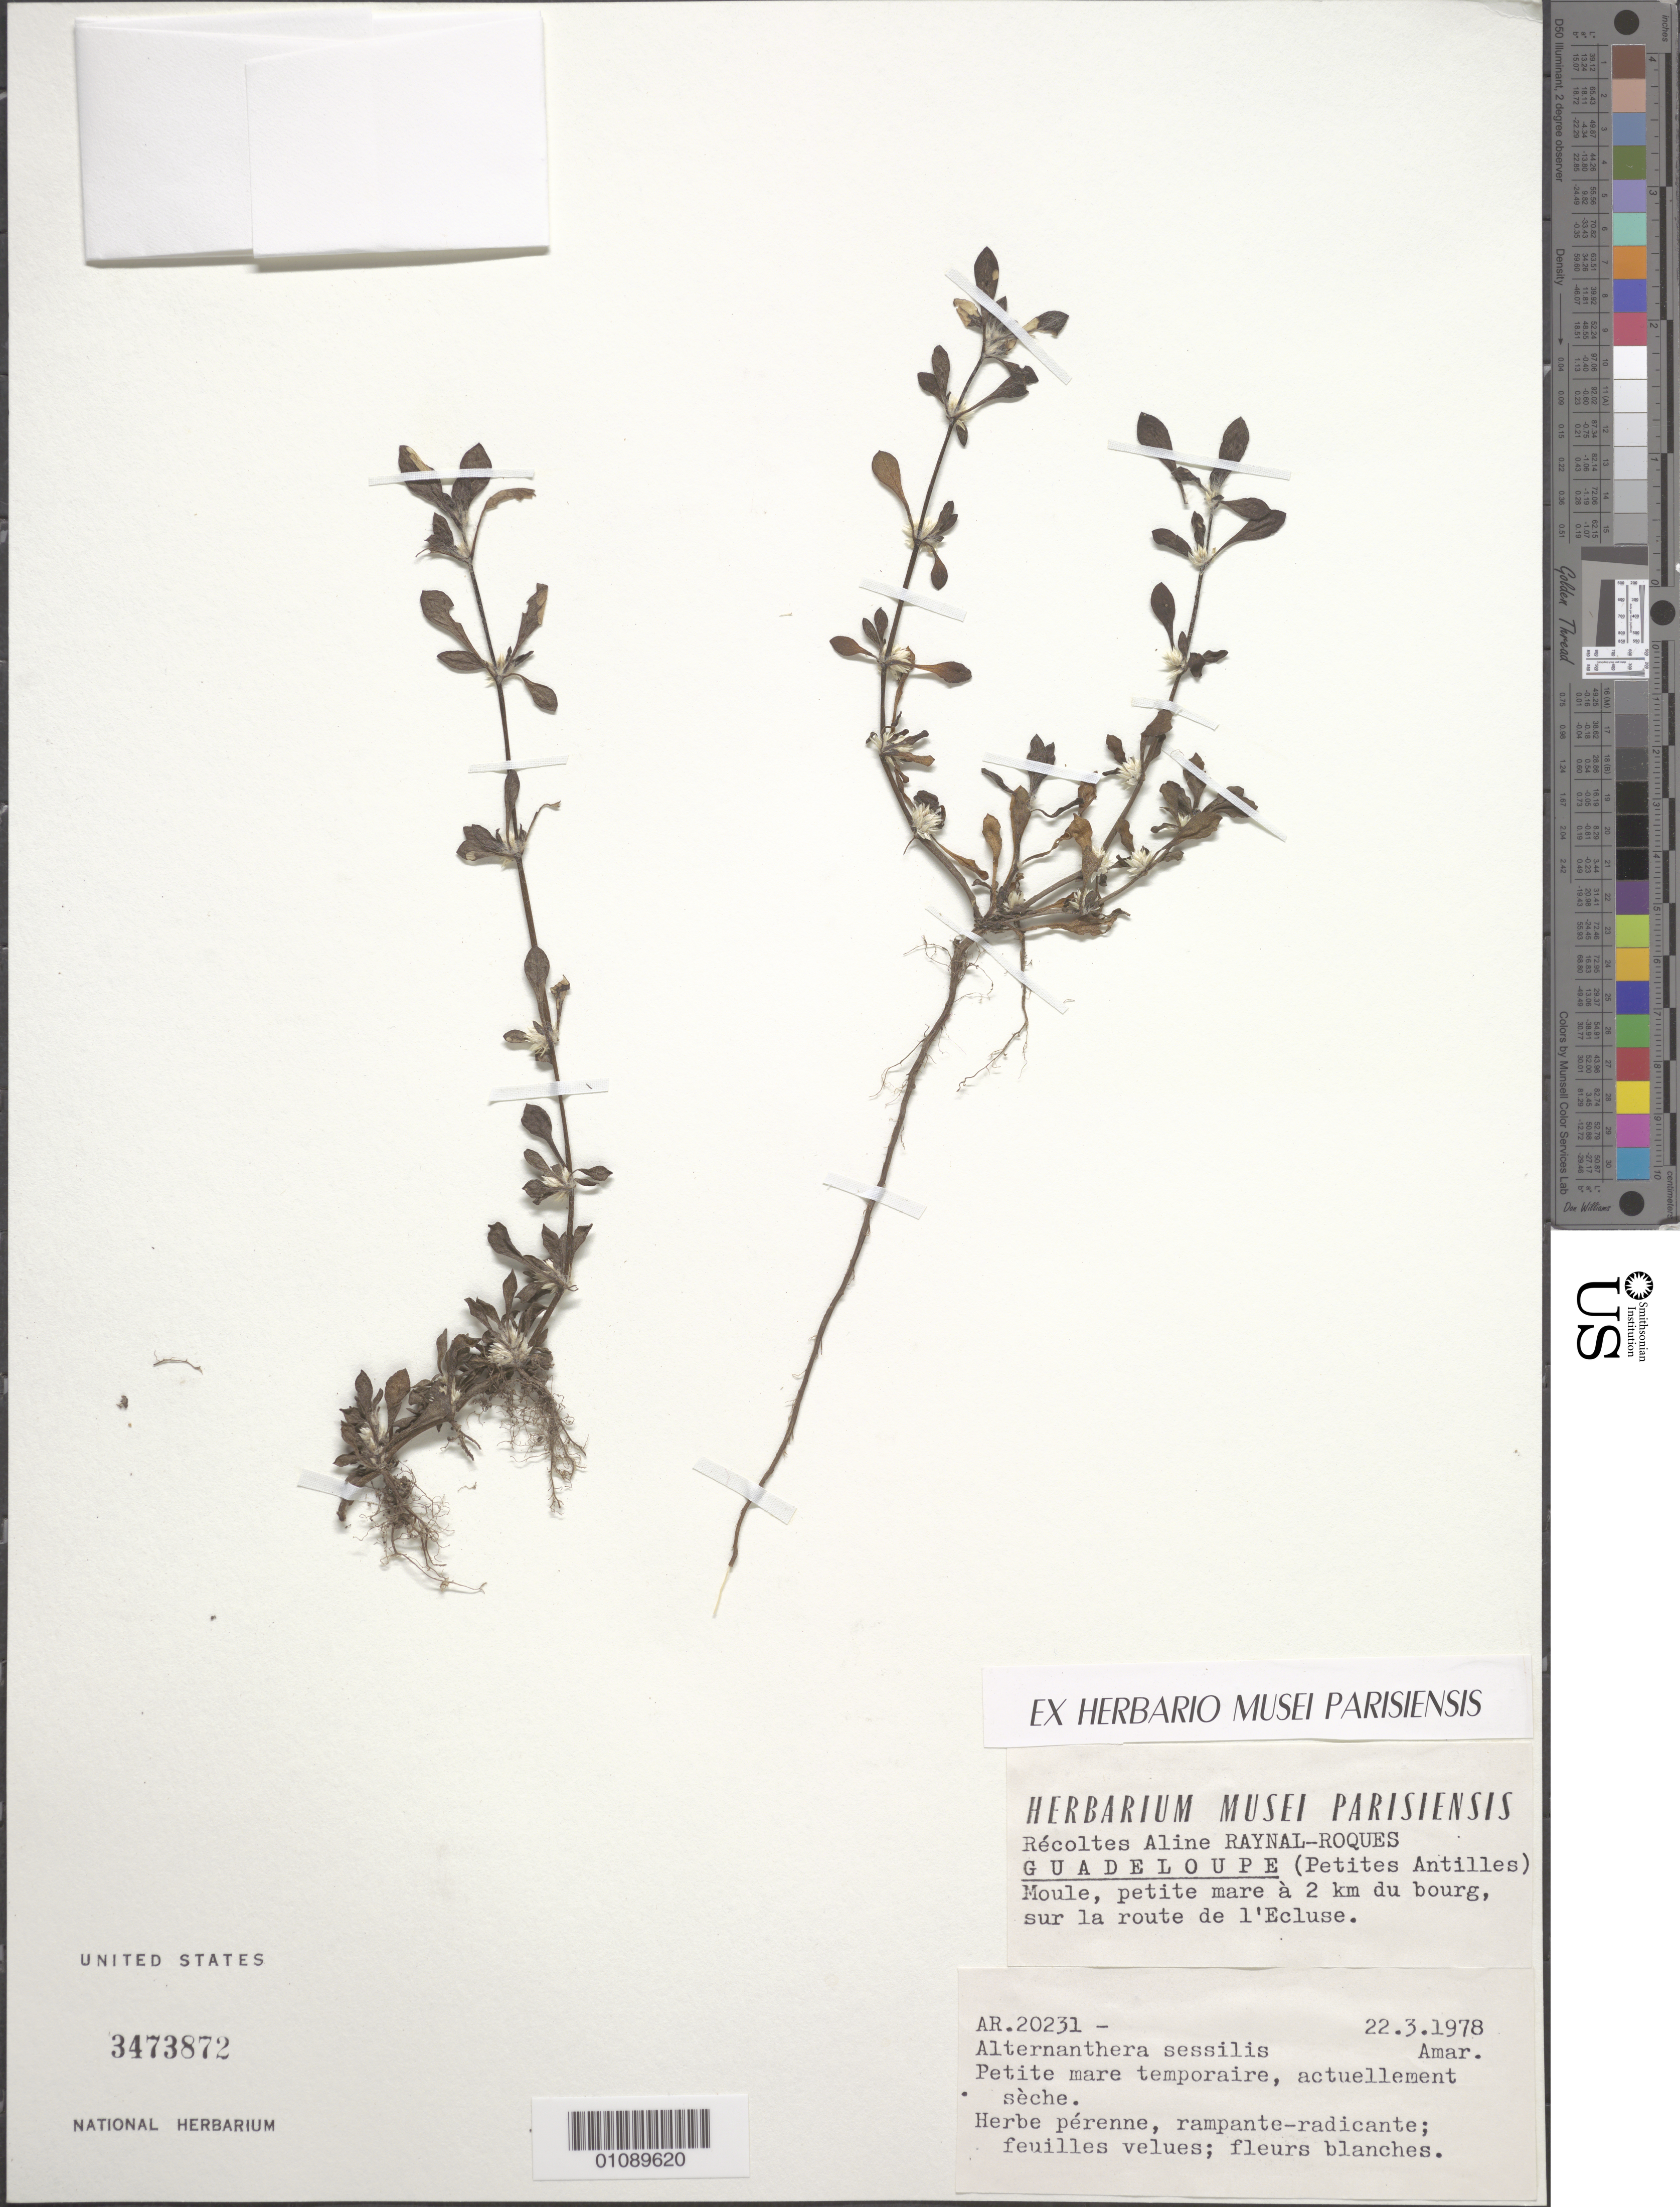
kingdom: Plantae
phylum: Tracheophyta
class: Magnoliopsida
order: Caryophyllales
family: Amaranthaceae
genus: Alternanthera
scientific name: Alternanthera sessilis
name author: (L.) DC.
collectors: A. M. Raynal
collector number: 20231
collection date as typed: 22 Mar 1978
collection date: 1978-03-22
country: Guadeloupe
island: Grande Terre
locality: Moule, petite mare a 2 km du bourg, sur la route de l'Ecluse.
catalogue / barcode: US 3473872